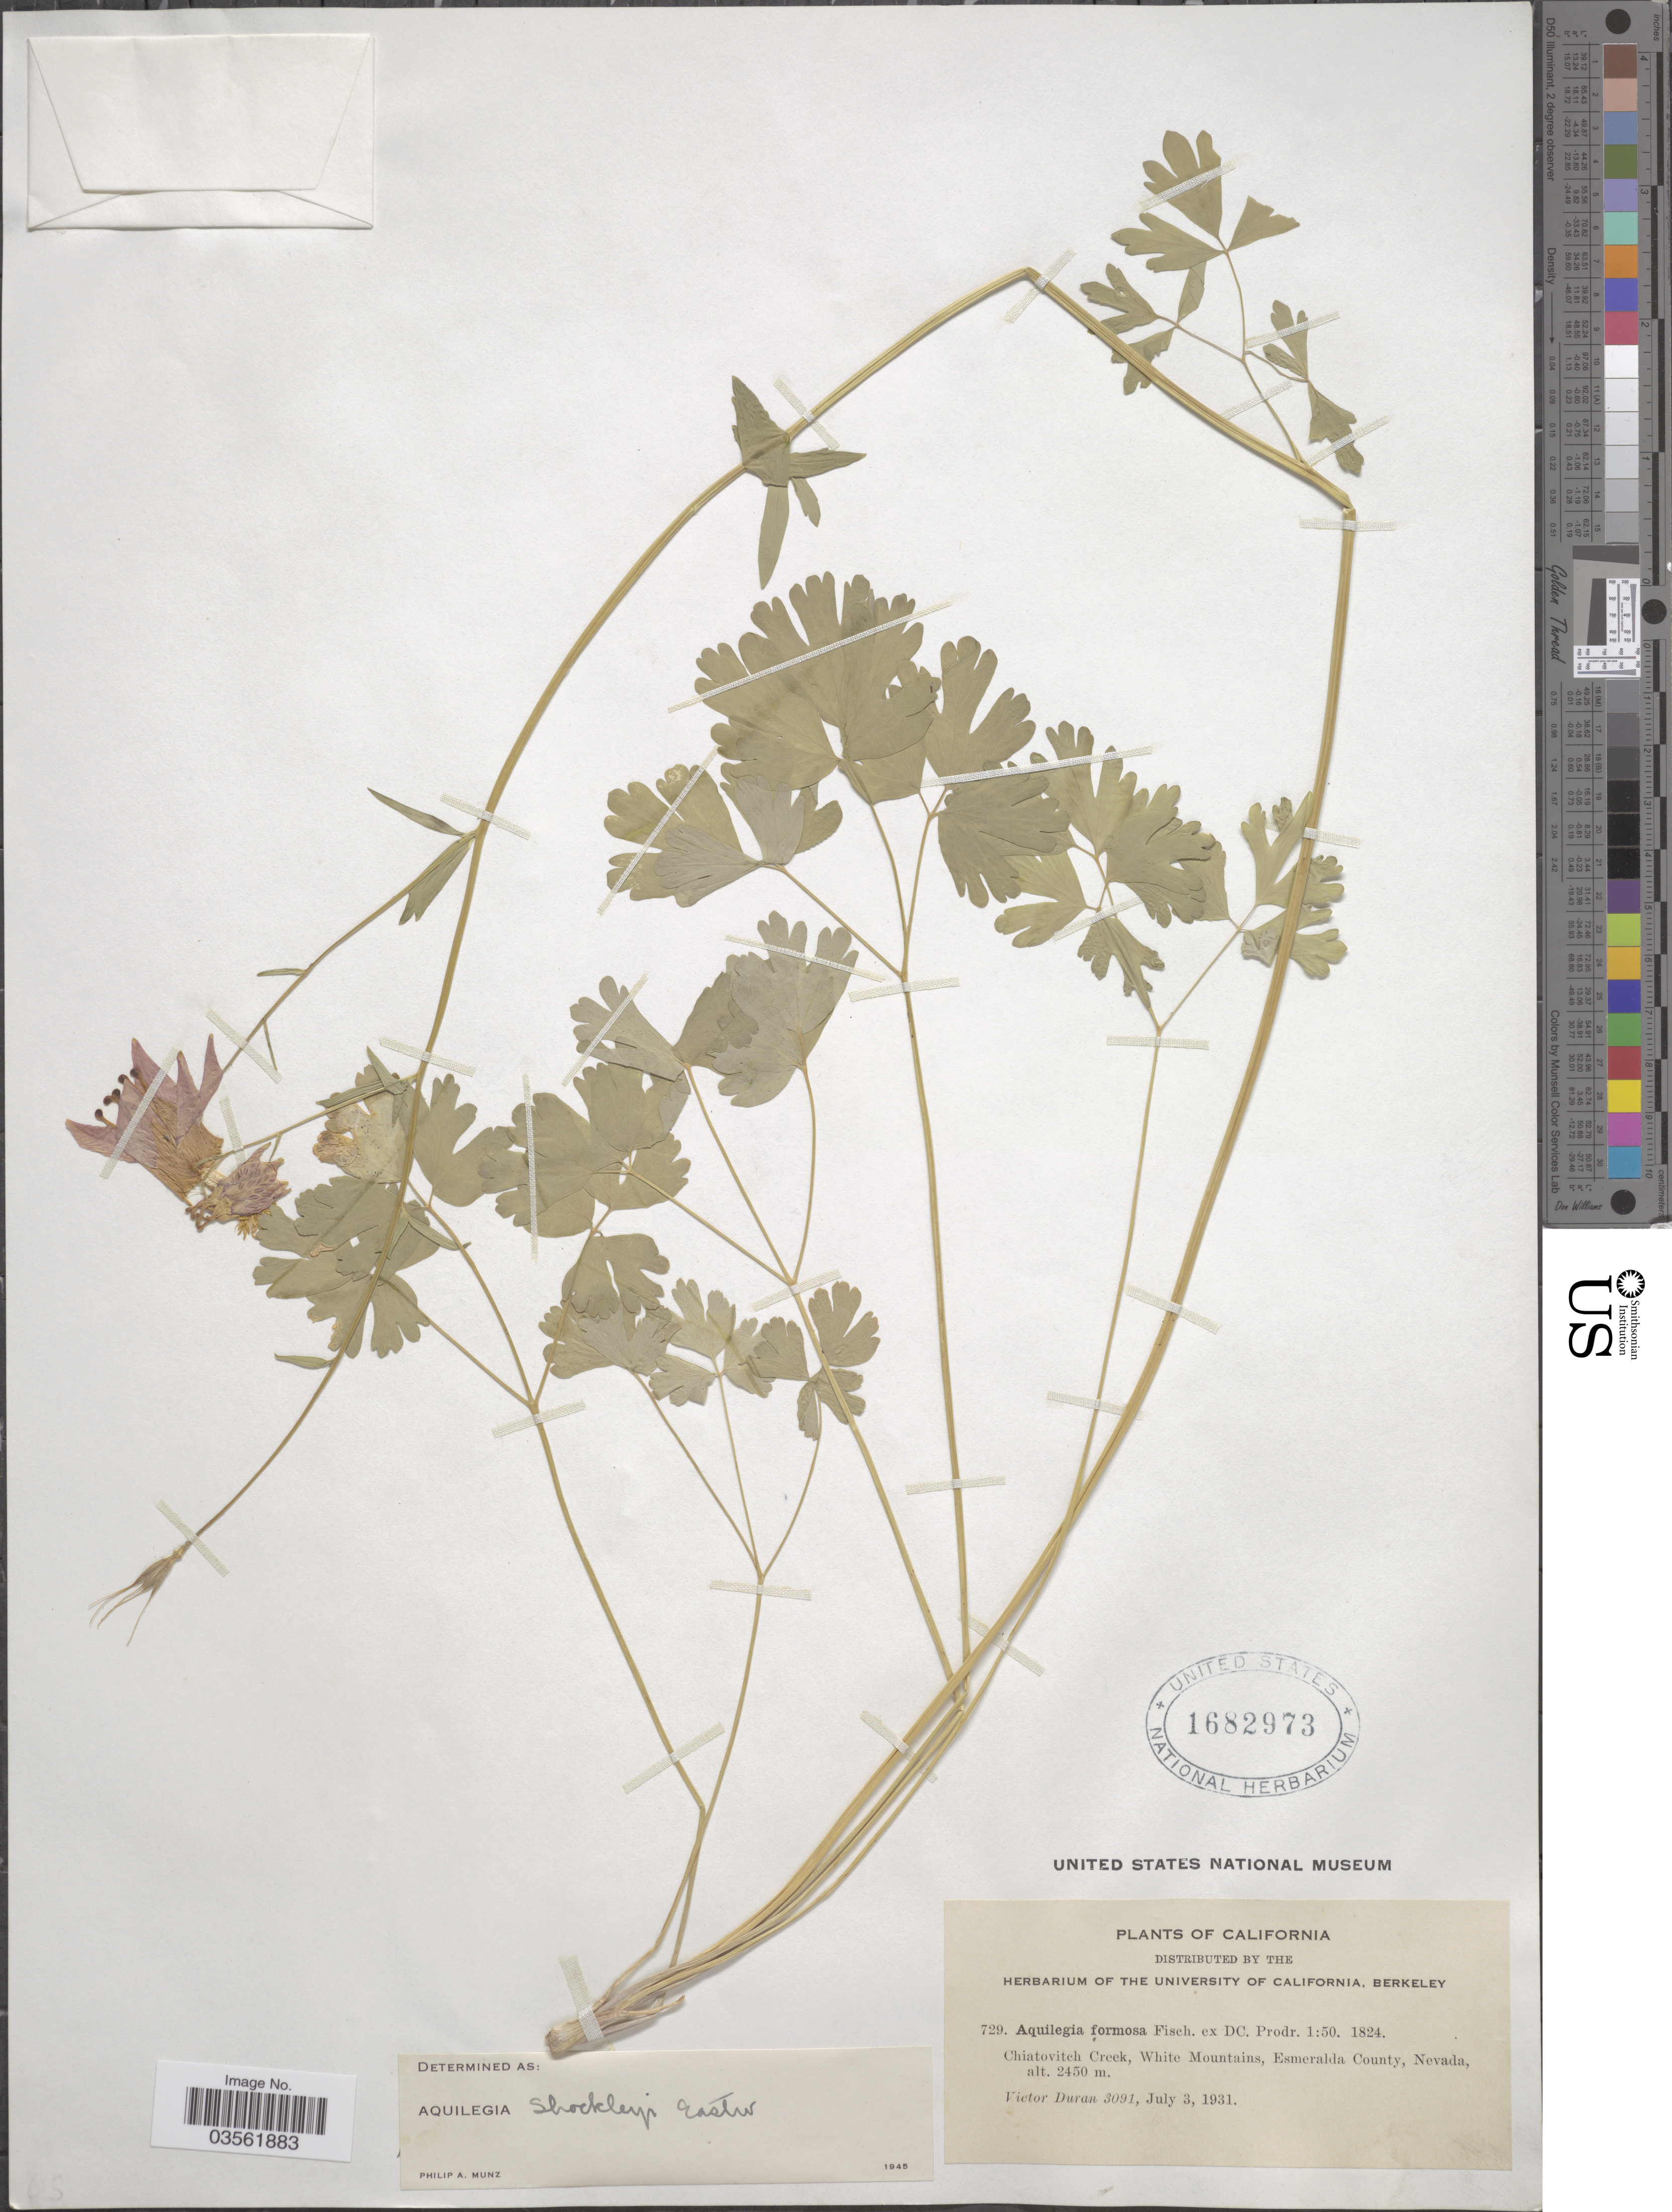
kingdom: Plantae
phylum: Tracheophyta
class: Magnoliopsida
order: Ranunculales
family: Ranunculaceae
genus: Aquilegia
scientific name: Aquilegia shockleyi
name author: Eastw.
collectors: V. Duran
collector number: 3091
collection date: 1931-07-03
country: United States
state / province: Nevada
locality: Chiatovitch Creek, White Mountains, Esmeralda County.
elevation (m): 2450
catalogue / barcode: US 1682973